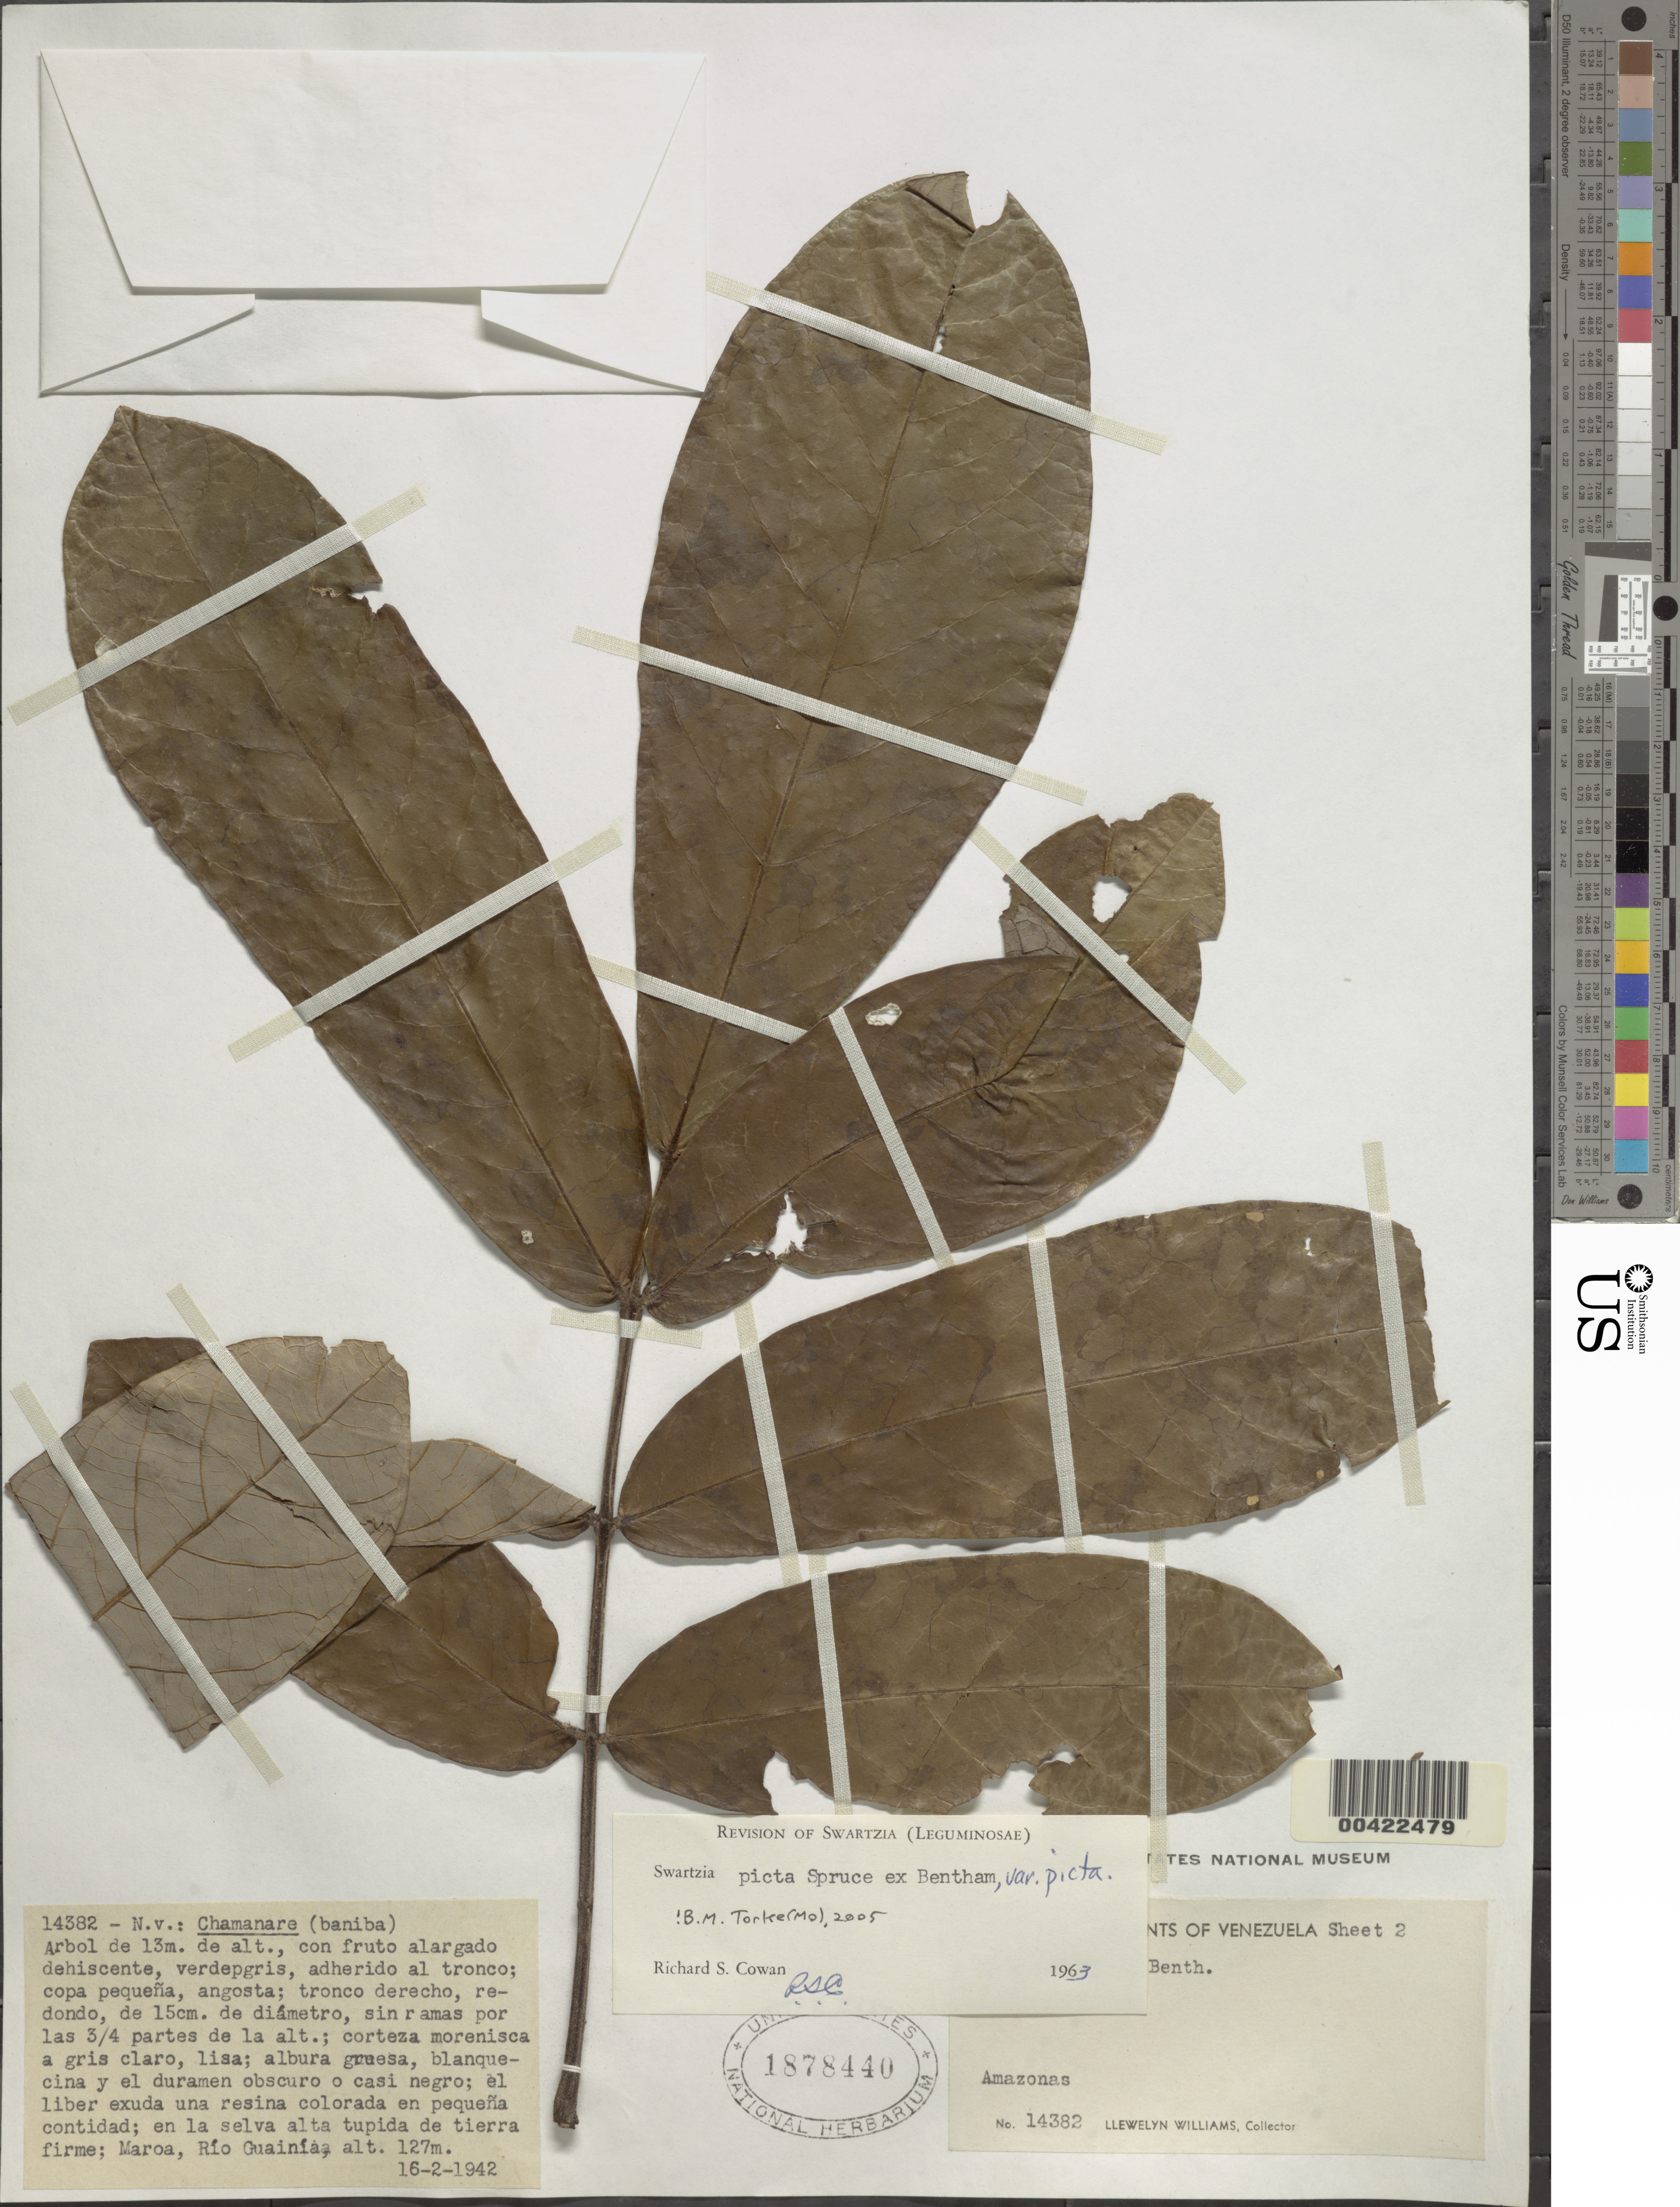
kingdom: Plantae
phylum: Tracheophyta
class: Magnoliopsida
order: Fabales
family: Fabaceae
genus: Swartzia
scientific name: Swartzia picta var. picta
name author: Spruce ex Benth.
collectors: Ll. Williams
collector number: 14382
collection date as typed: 16 Feb 1942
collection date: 1942-02-16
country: Venezuela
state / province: Amazonas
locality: Maroa; rio guainia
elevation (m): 127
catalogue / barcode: US 1878440